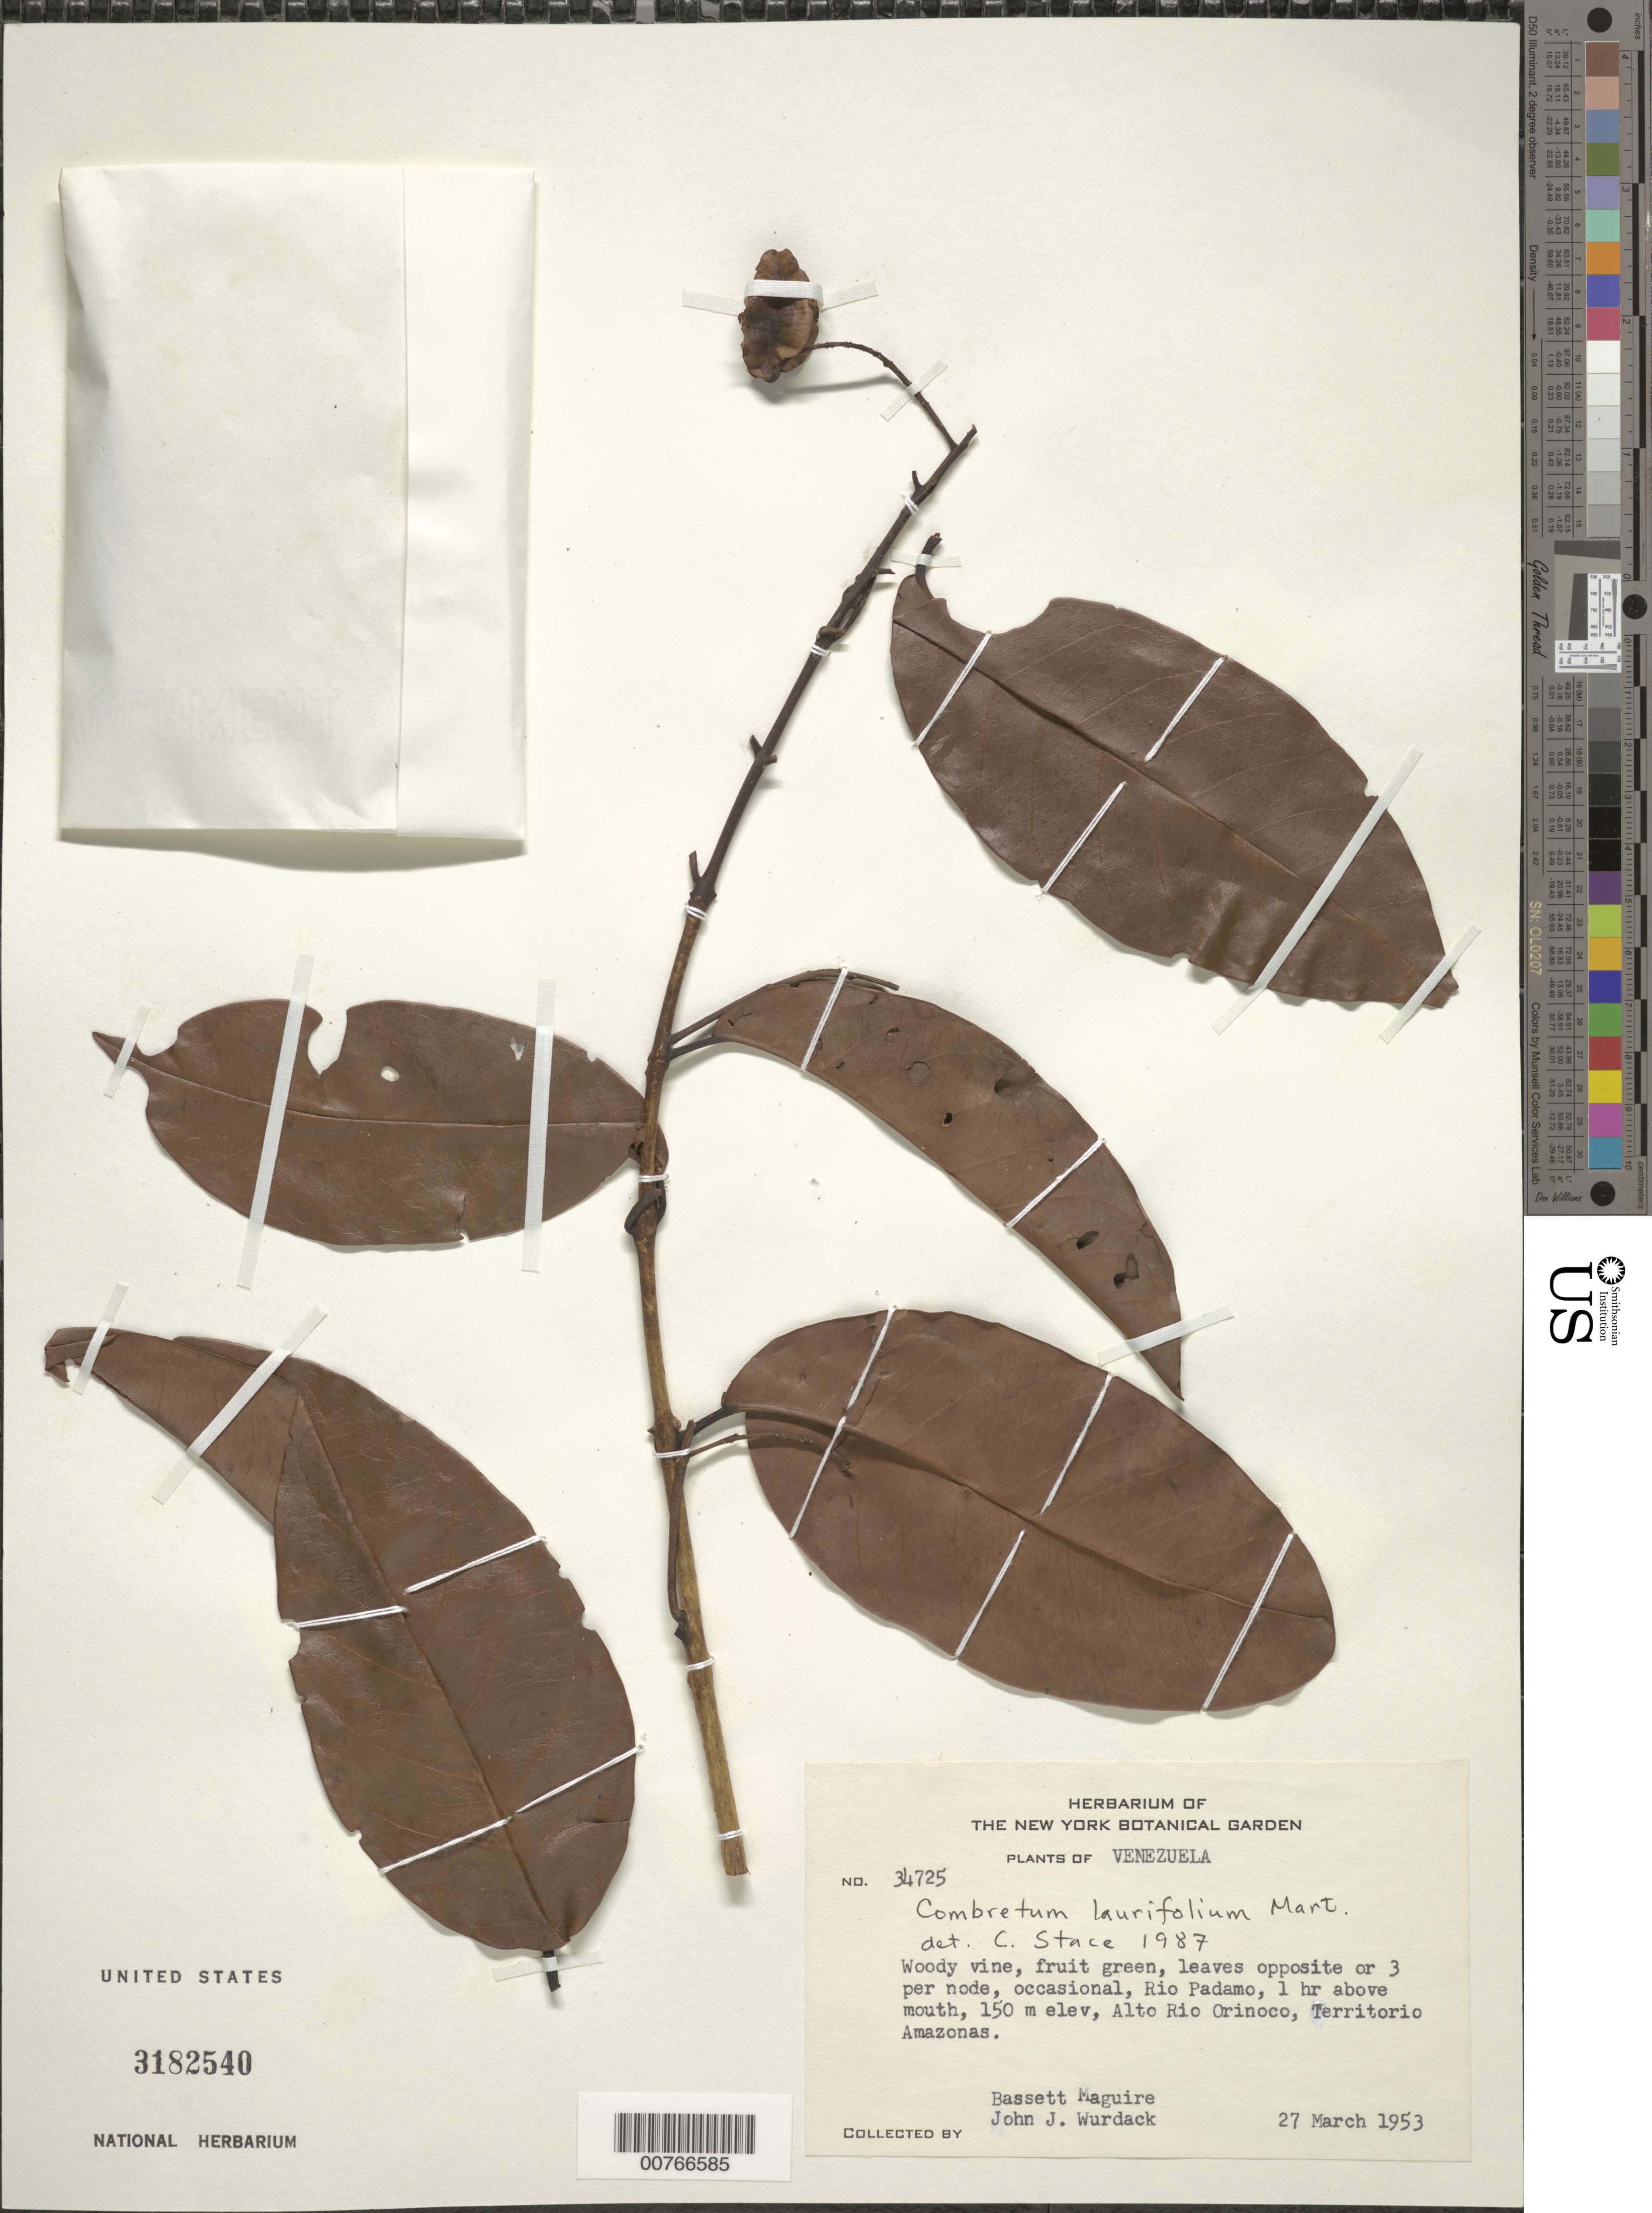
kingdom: Plantae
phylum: Tracheophyta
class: Magnoliopsida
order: Myrtales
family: Combretaceae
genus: Combretum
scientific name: Combretum pyramidatum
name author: Desv.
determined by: Stace, C. A.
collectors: B. Maguire & J. J. Wurdack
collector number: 34725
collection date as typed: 27-Mar-53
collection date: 1953-03-27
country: Venezuela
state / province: Amazonas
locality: Alto Río Orinoco, Río Padamo, 1 hour above mouth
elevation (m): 150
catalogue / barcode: US 3182540